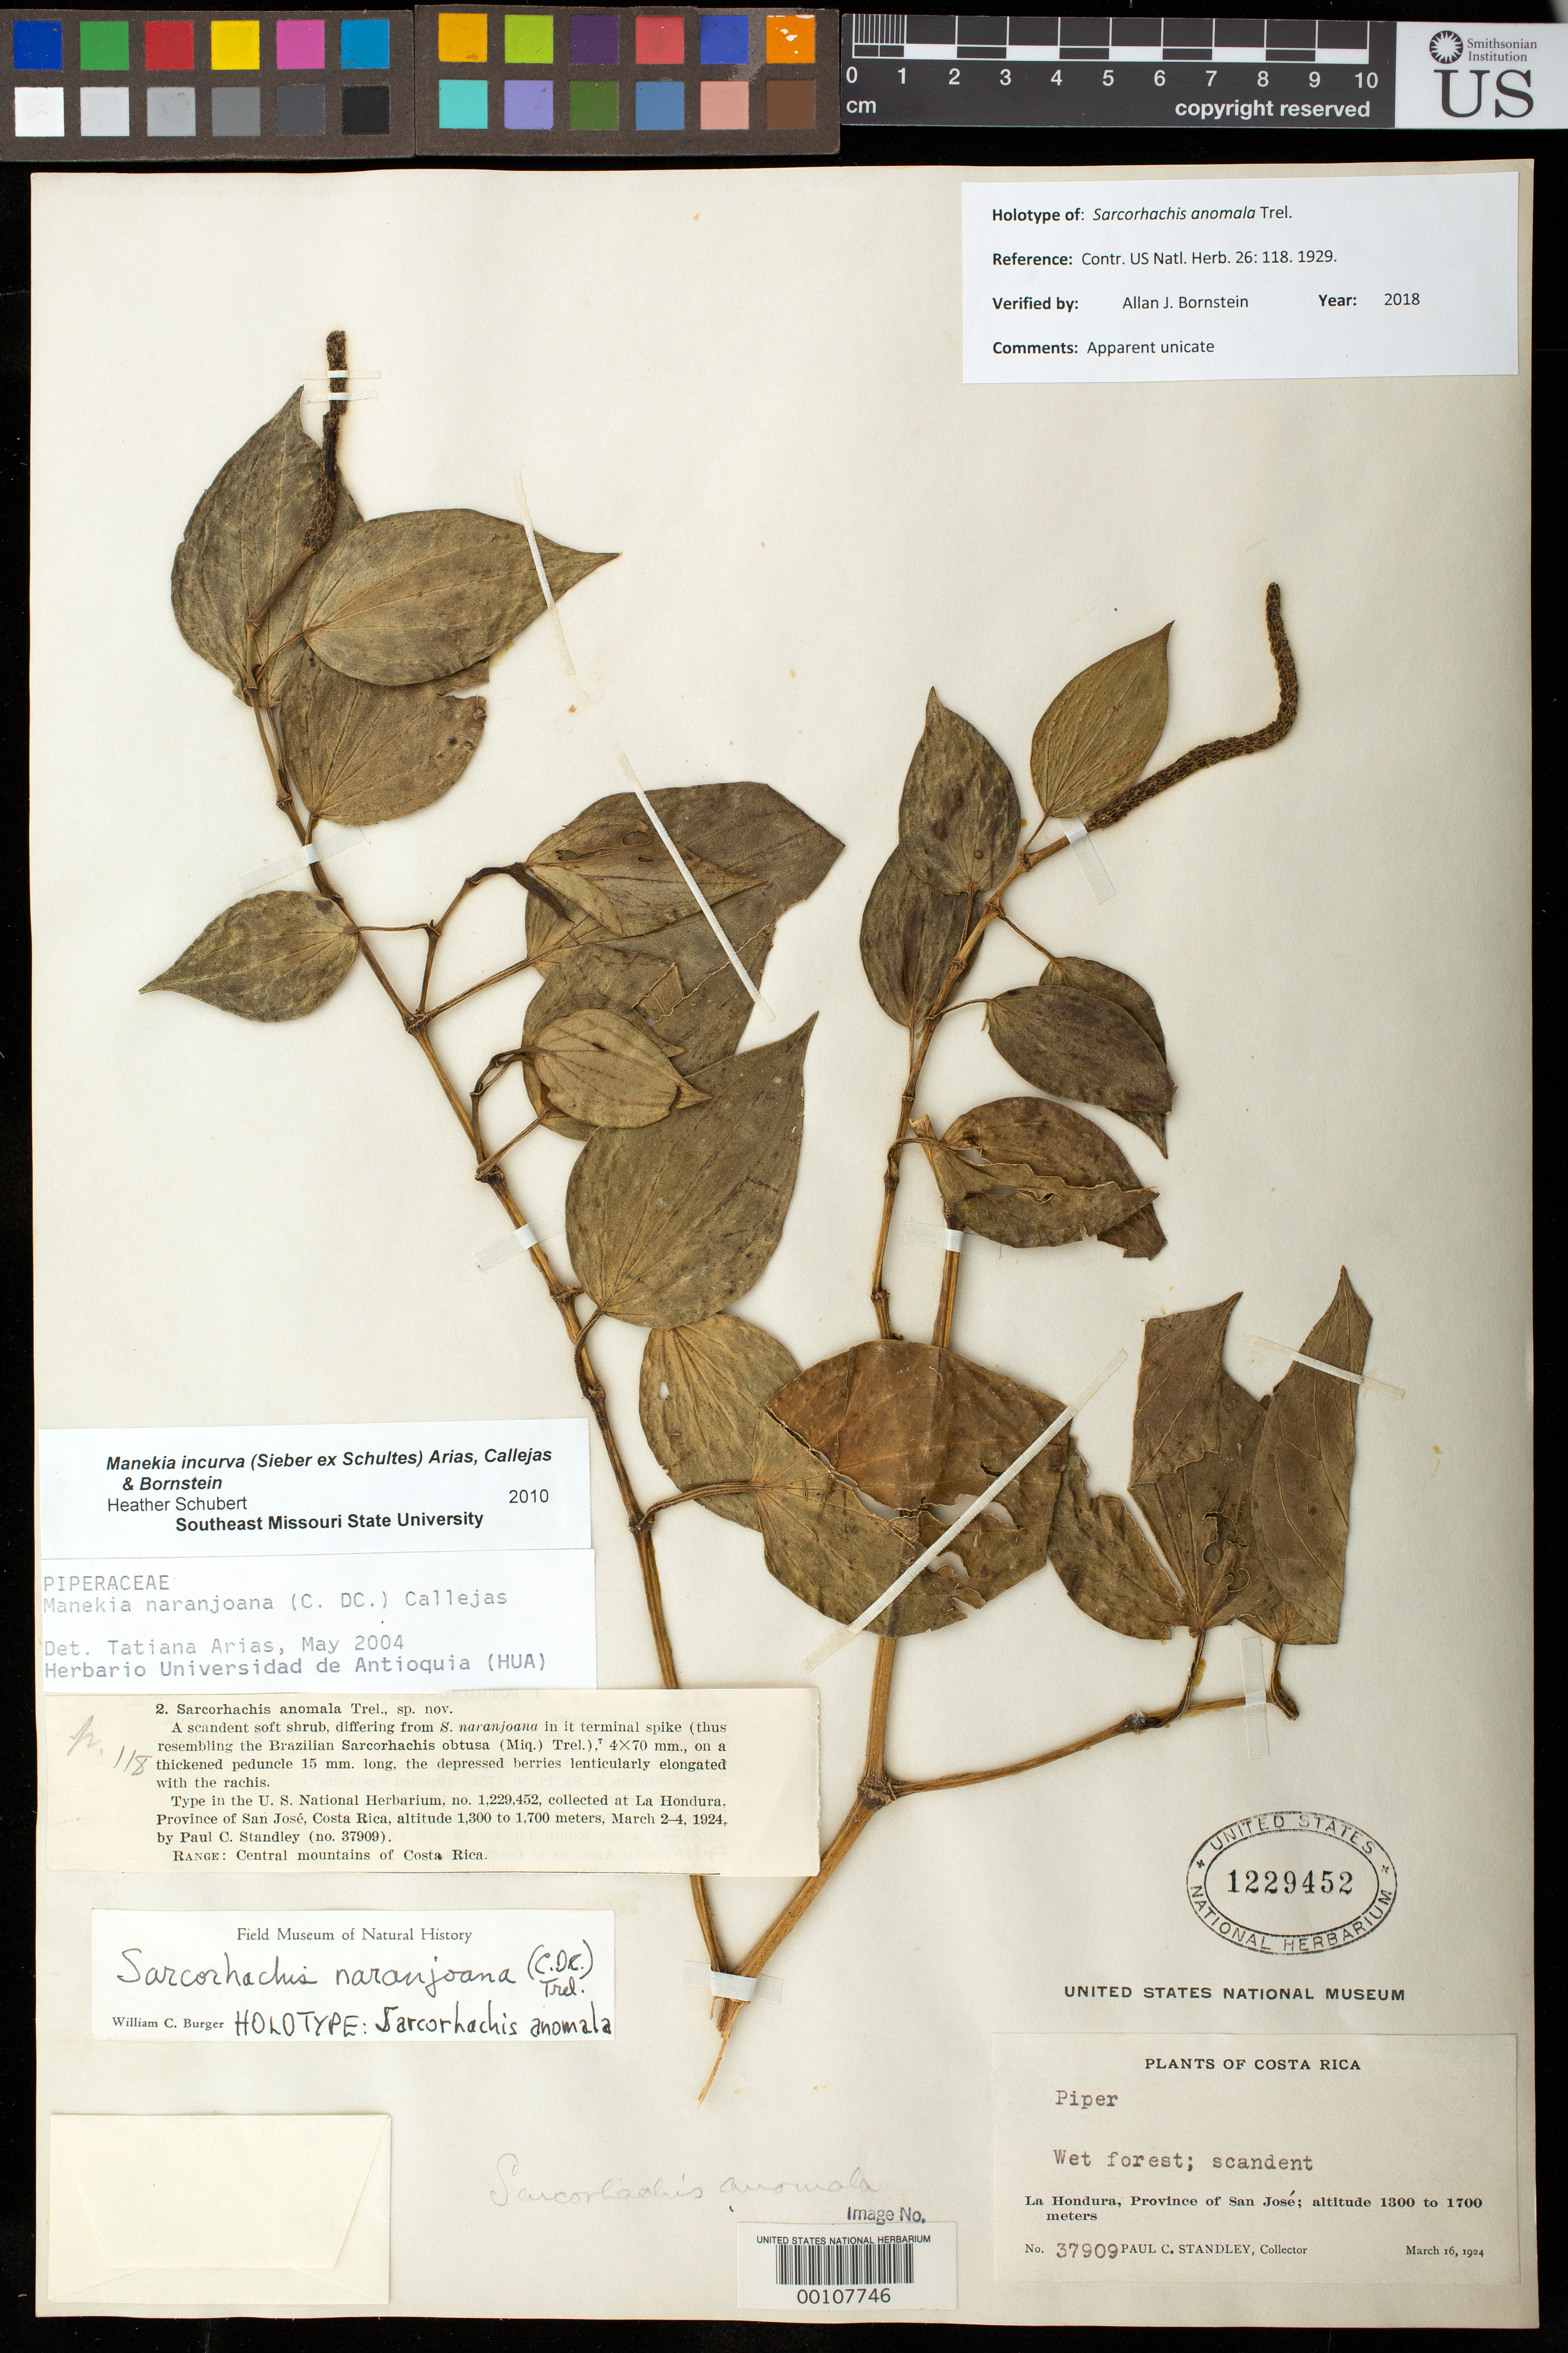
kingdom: Plantae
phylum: Tracheophyta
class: Magnoliopsida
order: Piperales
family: Piperaceae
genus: Sarcorhachis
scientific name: Sarcorhachis anomala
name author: Trel.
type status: Holotype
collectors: P. C. Standley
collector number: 37909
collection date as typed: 16 Mar 1924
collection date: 1924-03-16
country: Costa Rica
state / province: San José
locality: La Hondura.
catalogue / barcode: US 1229452